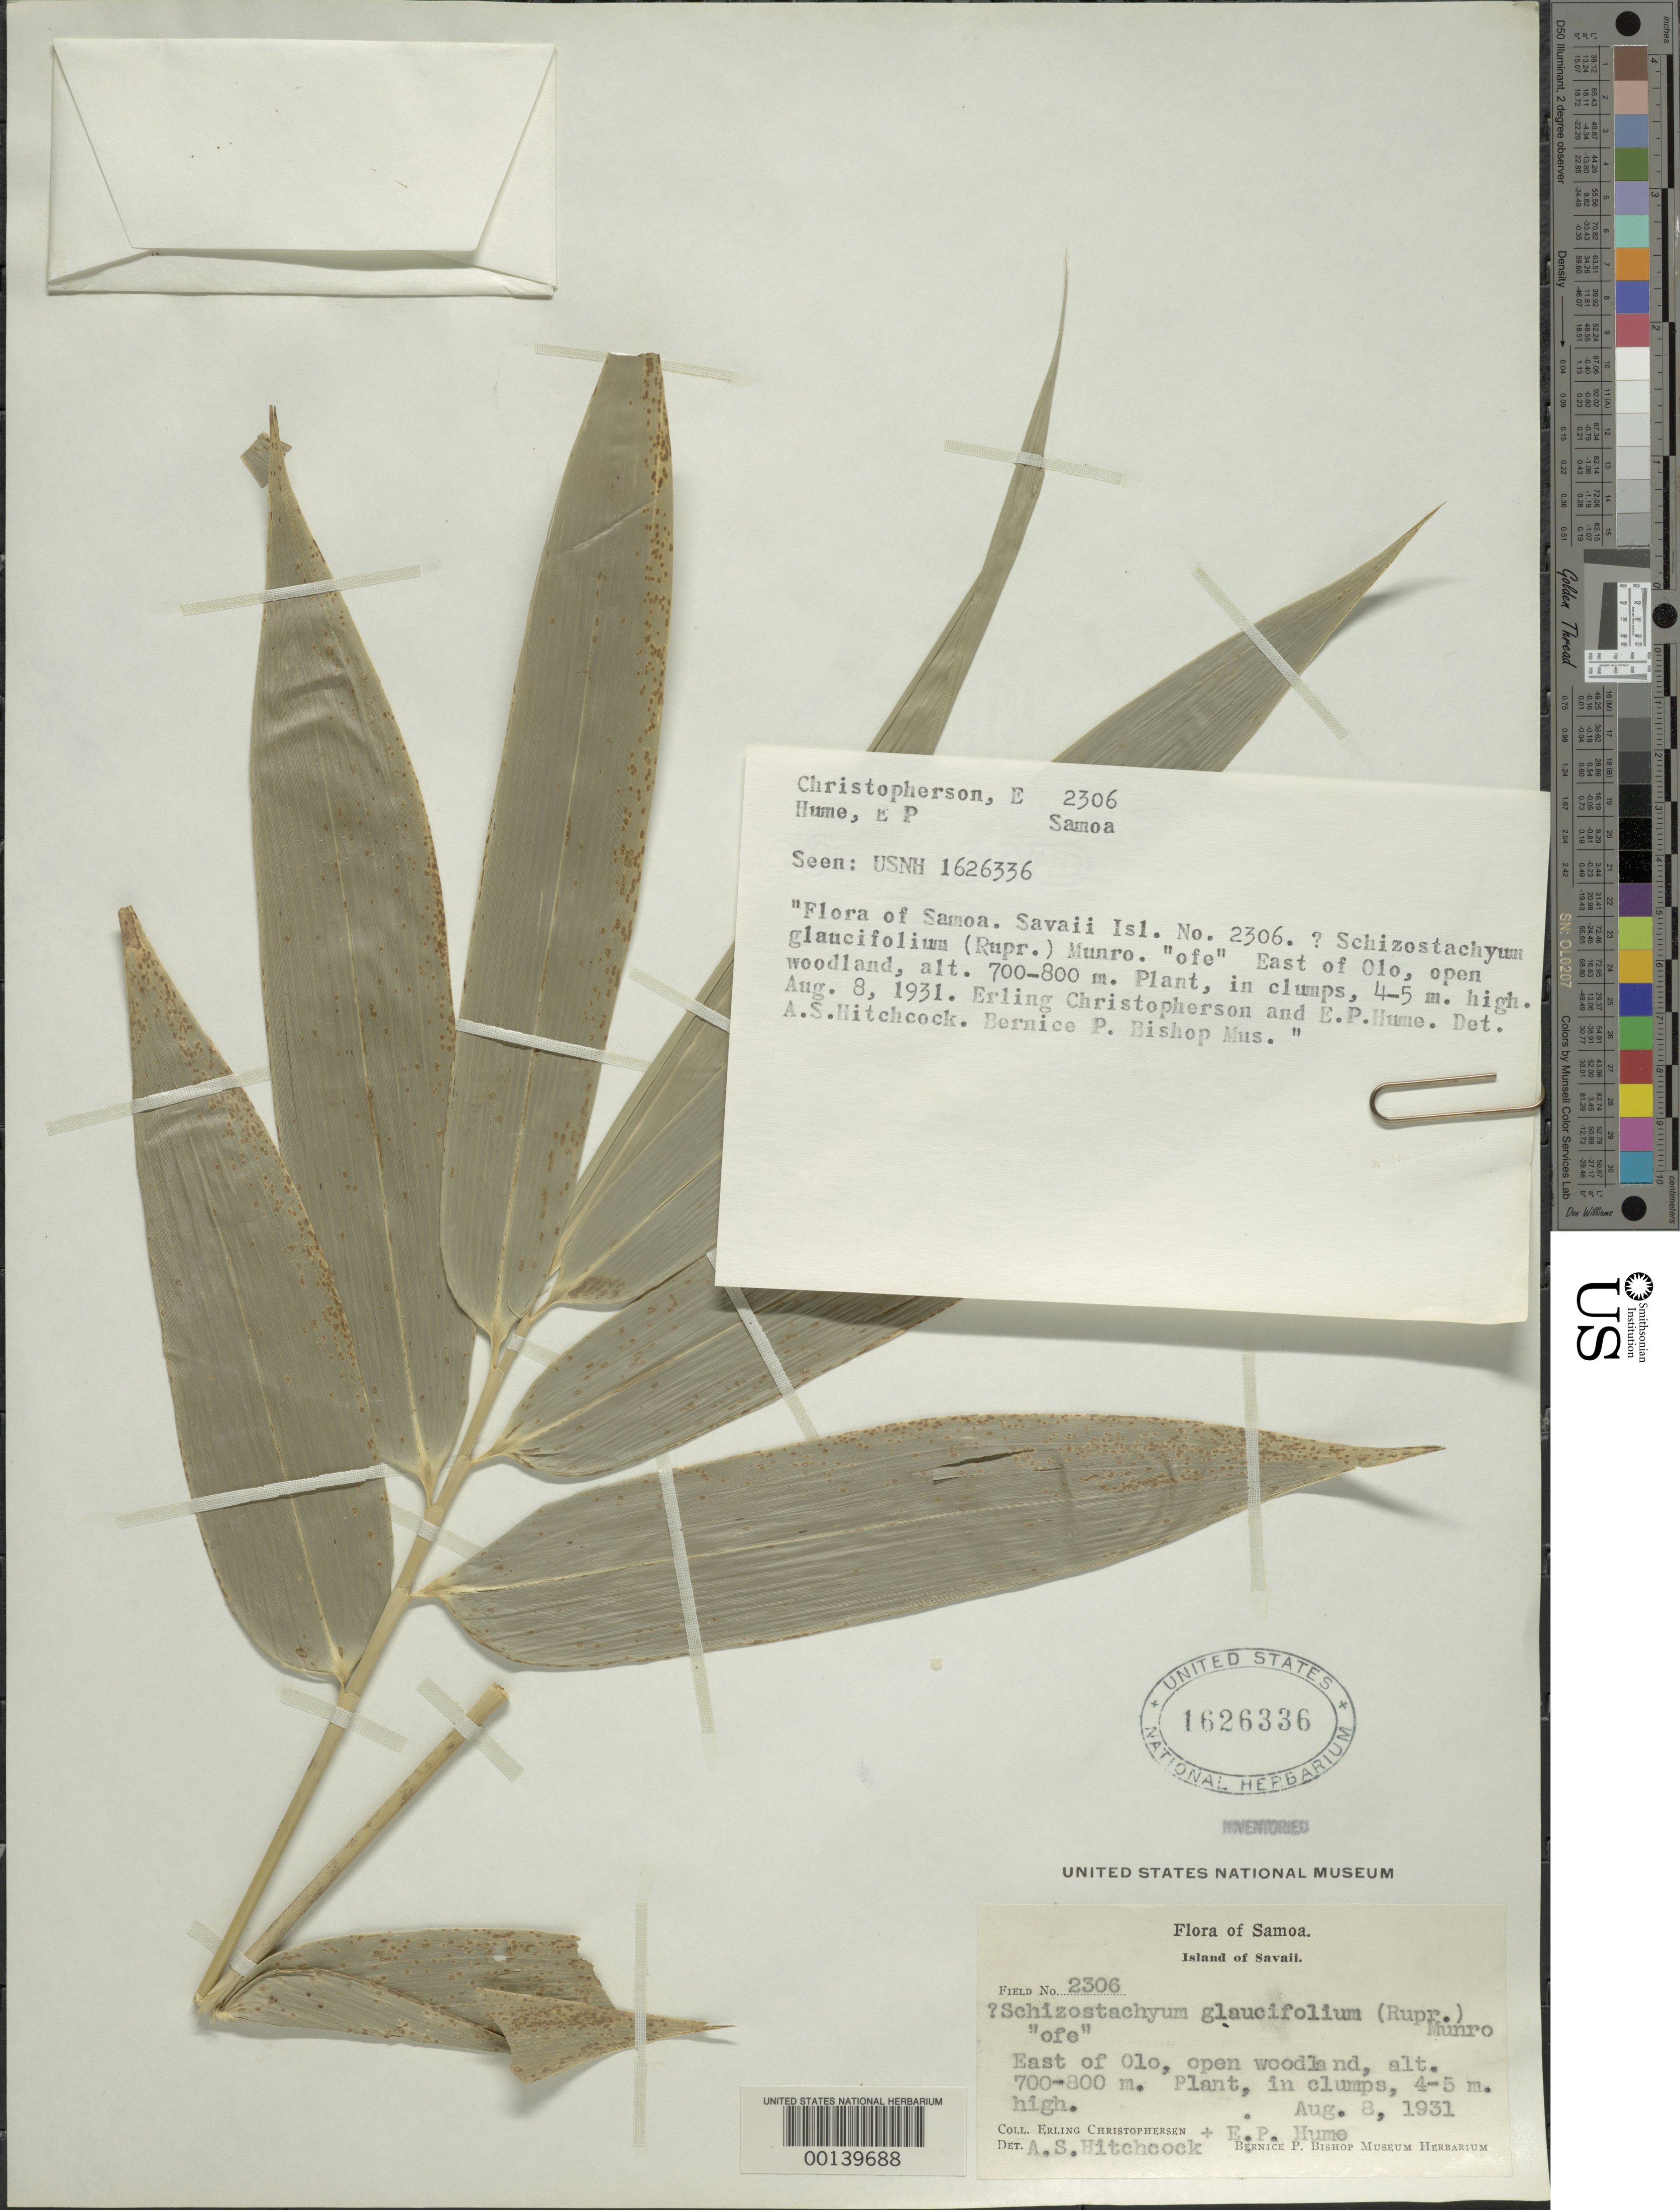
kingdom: Plantae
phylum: Tracheophyta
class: Liliopsida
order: Poales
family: Poaceae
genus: Schizostachyum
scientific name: Schizostachyum glaucifolium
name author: (Rupr.) Munro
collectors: E. Christophersen & E. Hume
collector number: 2306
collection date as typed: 08 Aug 1931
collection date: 1931-08-08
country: Samoa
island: Savai'i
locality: E. olo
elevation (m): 700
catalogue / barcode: US 1626336